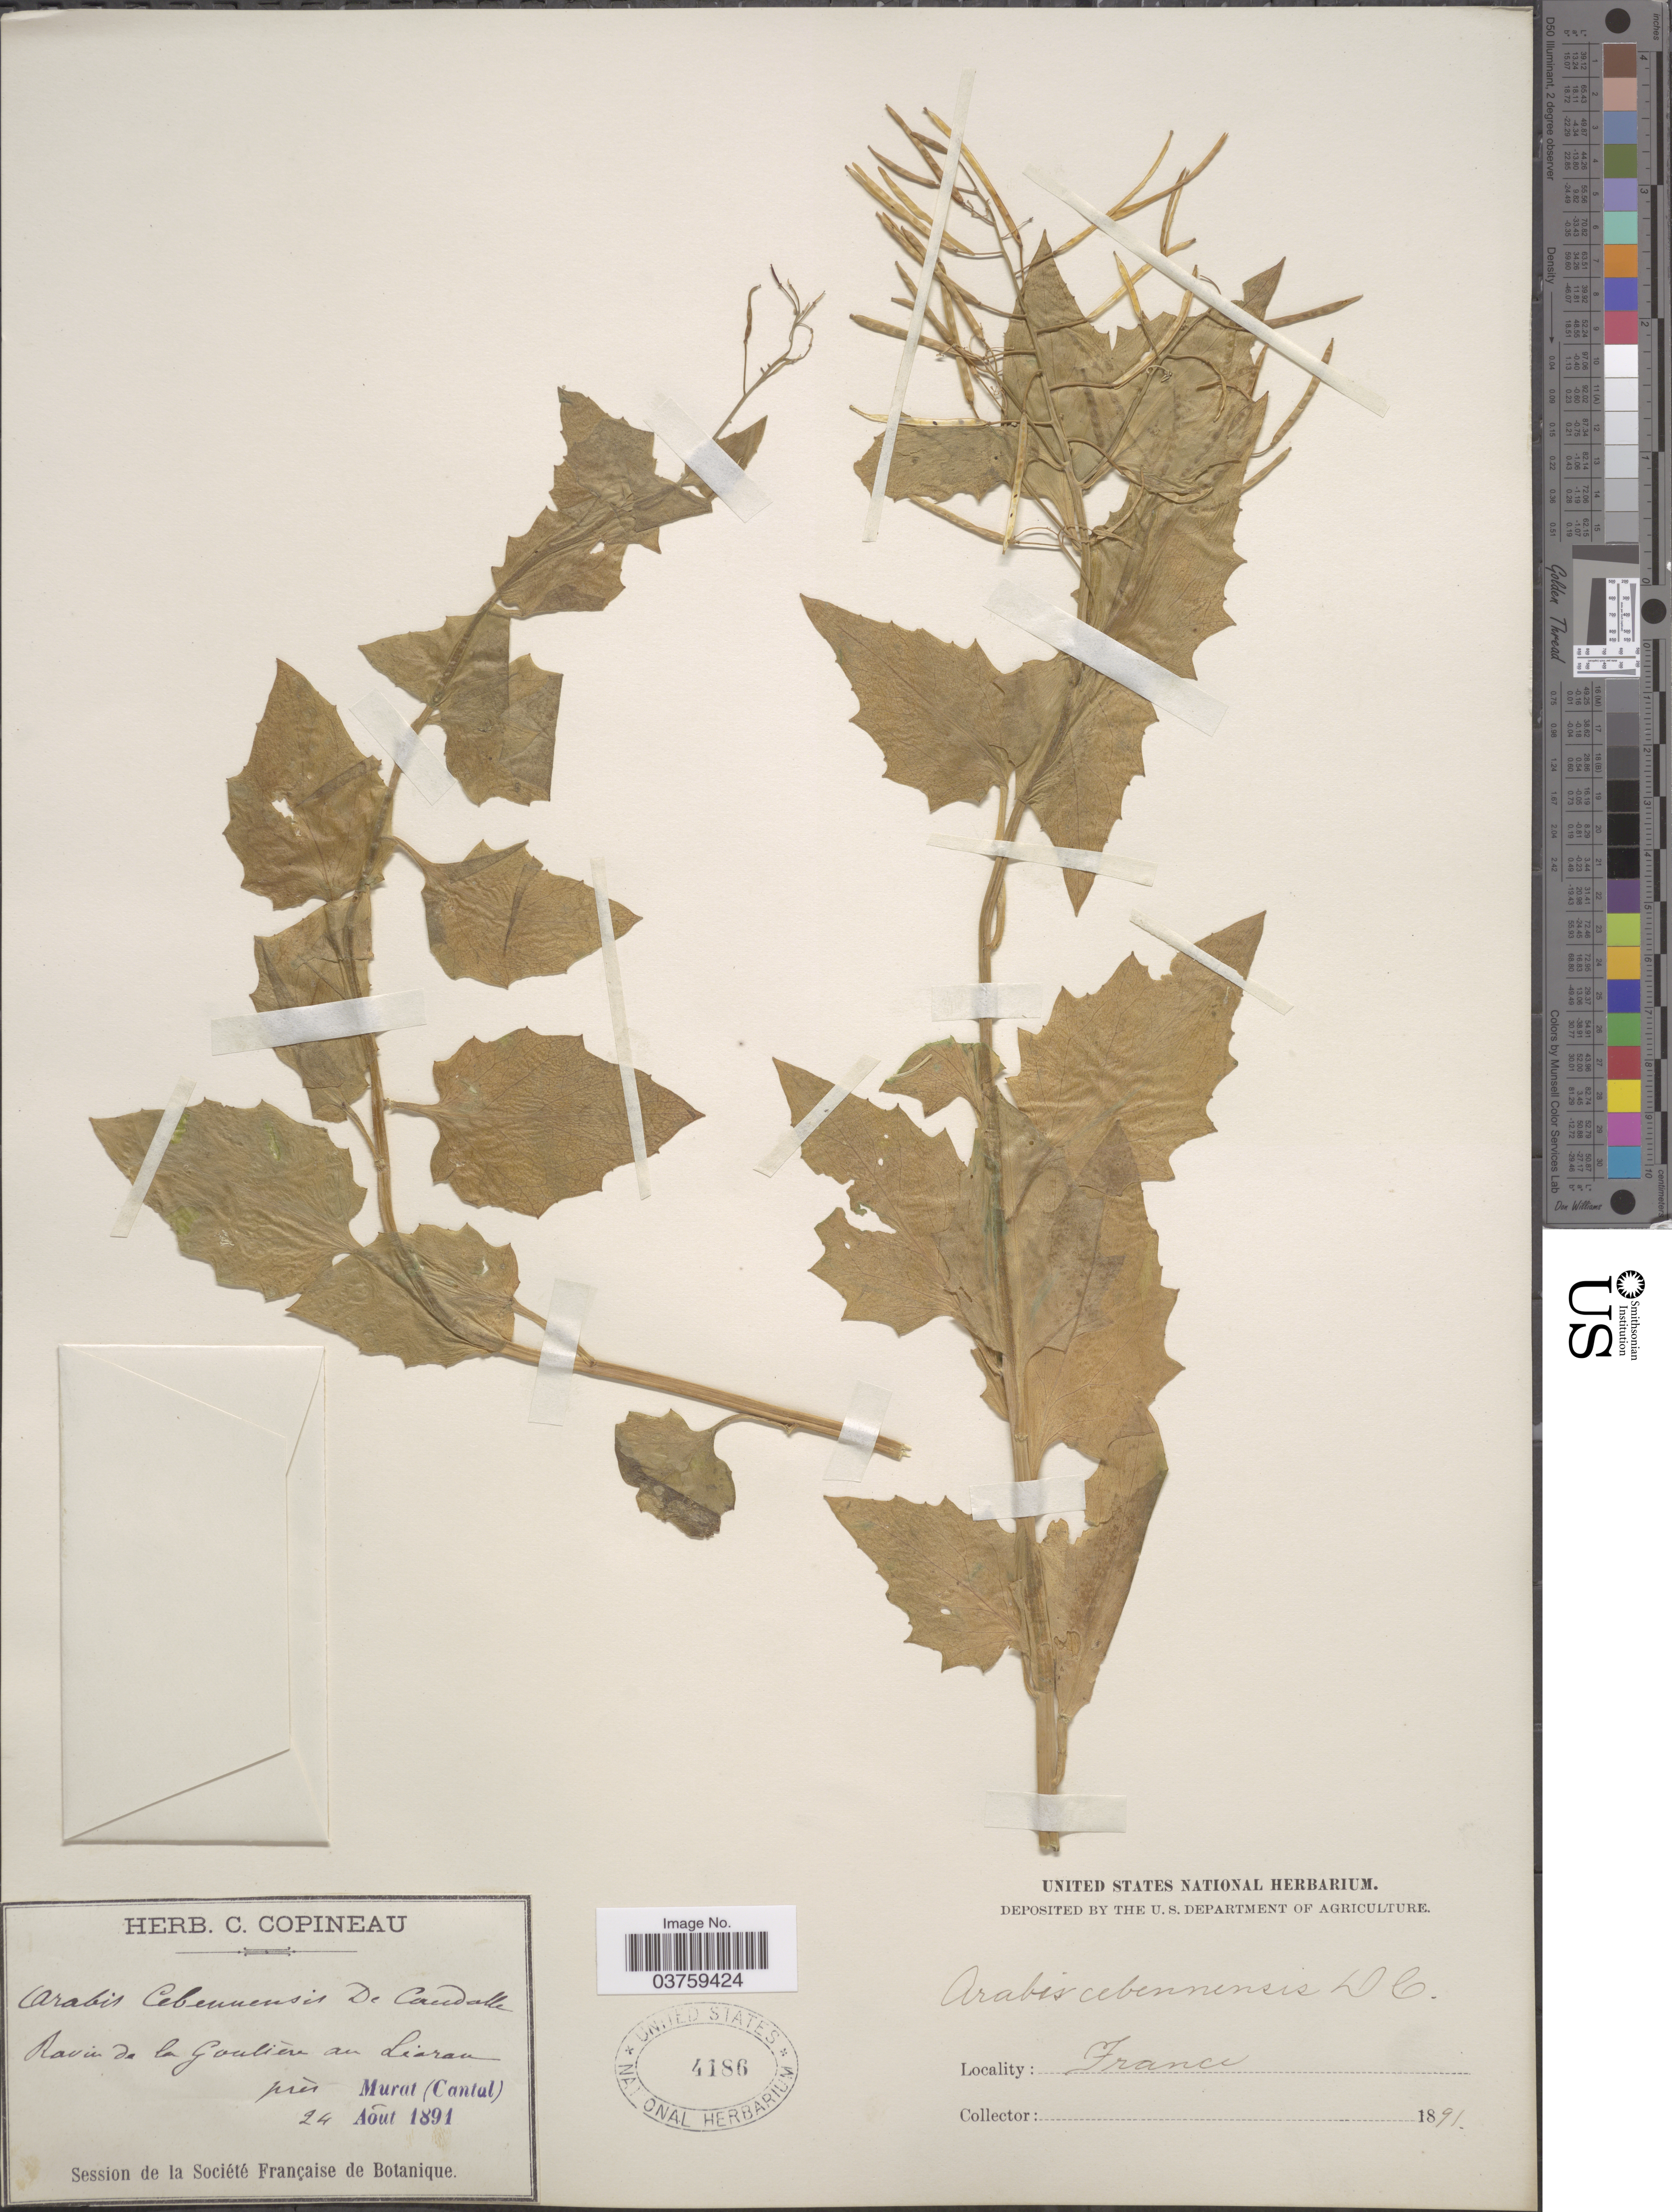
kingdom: Plantae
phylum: Tracheophyta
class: Magnoliopsida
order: Brassicales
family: Brassicaceae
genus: Arabis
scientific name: Arabis cebennensis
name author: DC.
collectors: ex herb. C. Copineau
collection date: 1891-08-24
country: France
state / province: Auvergne-Rhône-Alpes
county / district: Cantal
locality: Ravin de la Gouliere au Lioran. prés Murat (Cantal).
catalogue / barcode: US 4186